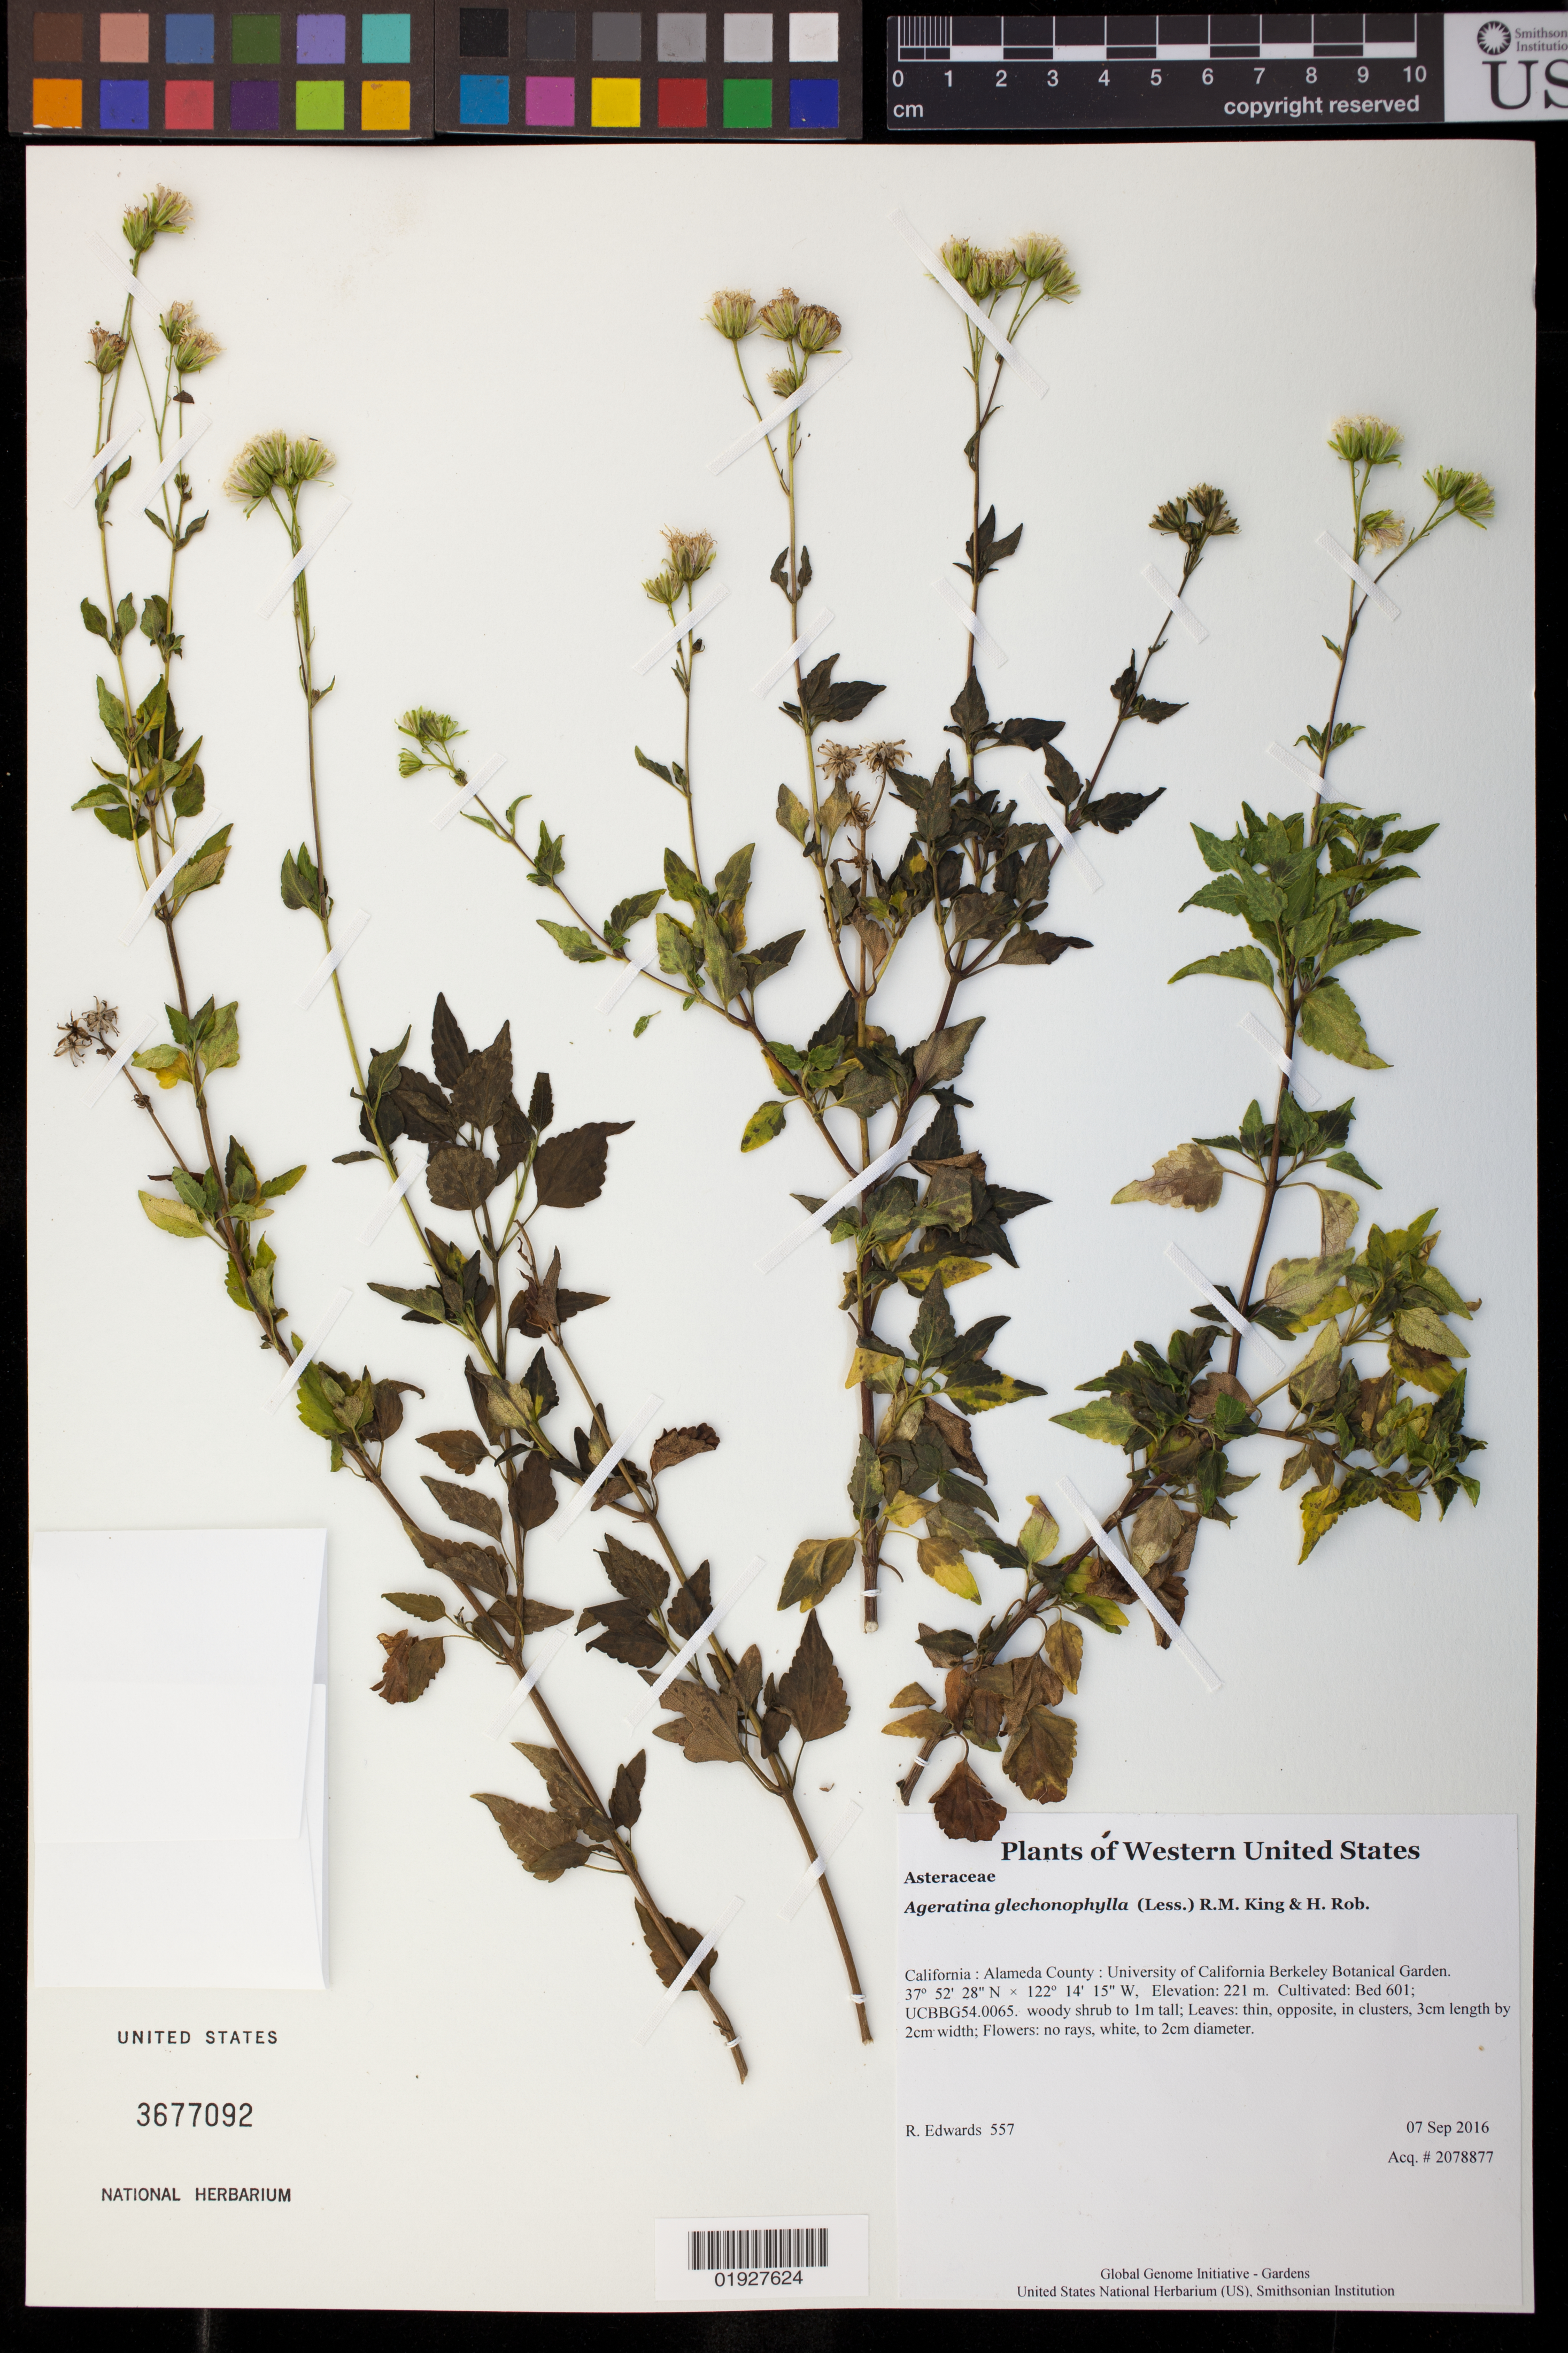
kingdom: Plantae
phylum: Tracheophyta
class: Magnoliopsida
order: Asterales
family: Asteraceae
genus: Ageratina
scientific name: Ageratina glechonophylla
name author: (Less.) R.M. King & H. Rob.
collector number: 557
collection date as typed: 7 September 2016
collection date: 2016-09-07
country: United States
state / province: California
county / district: Alameda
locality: University of California Berkeley Botanical Garden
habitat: Cultivated: Bed 601; UCBBG54.0065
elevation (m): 221.2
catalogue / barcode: US 3677092